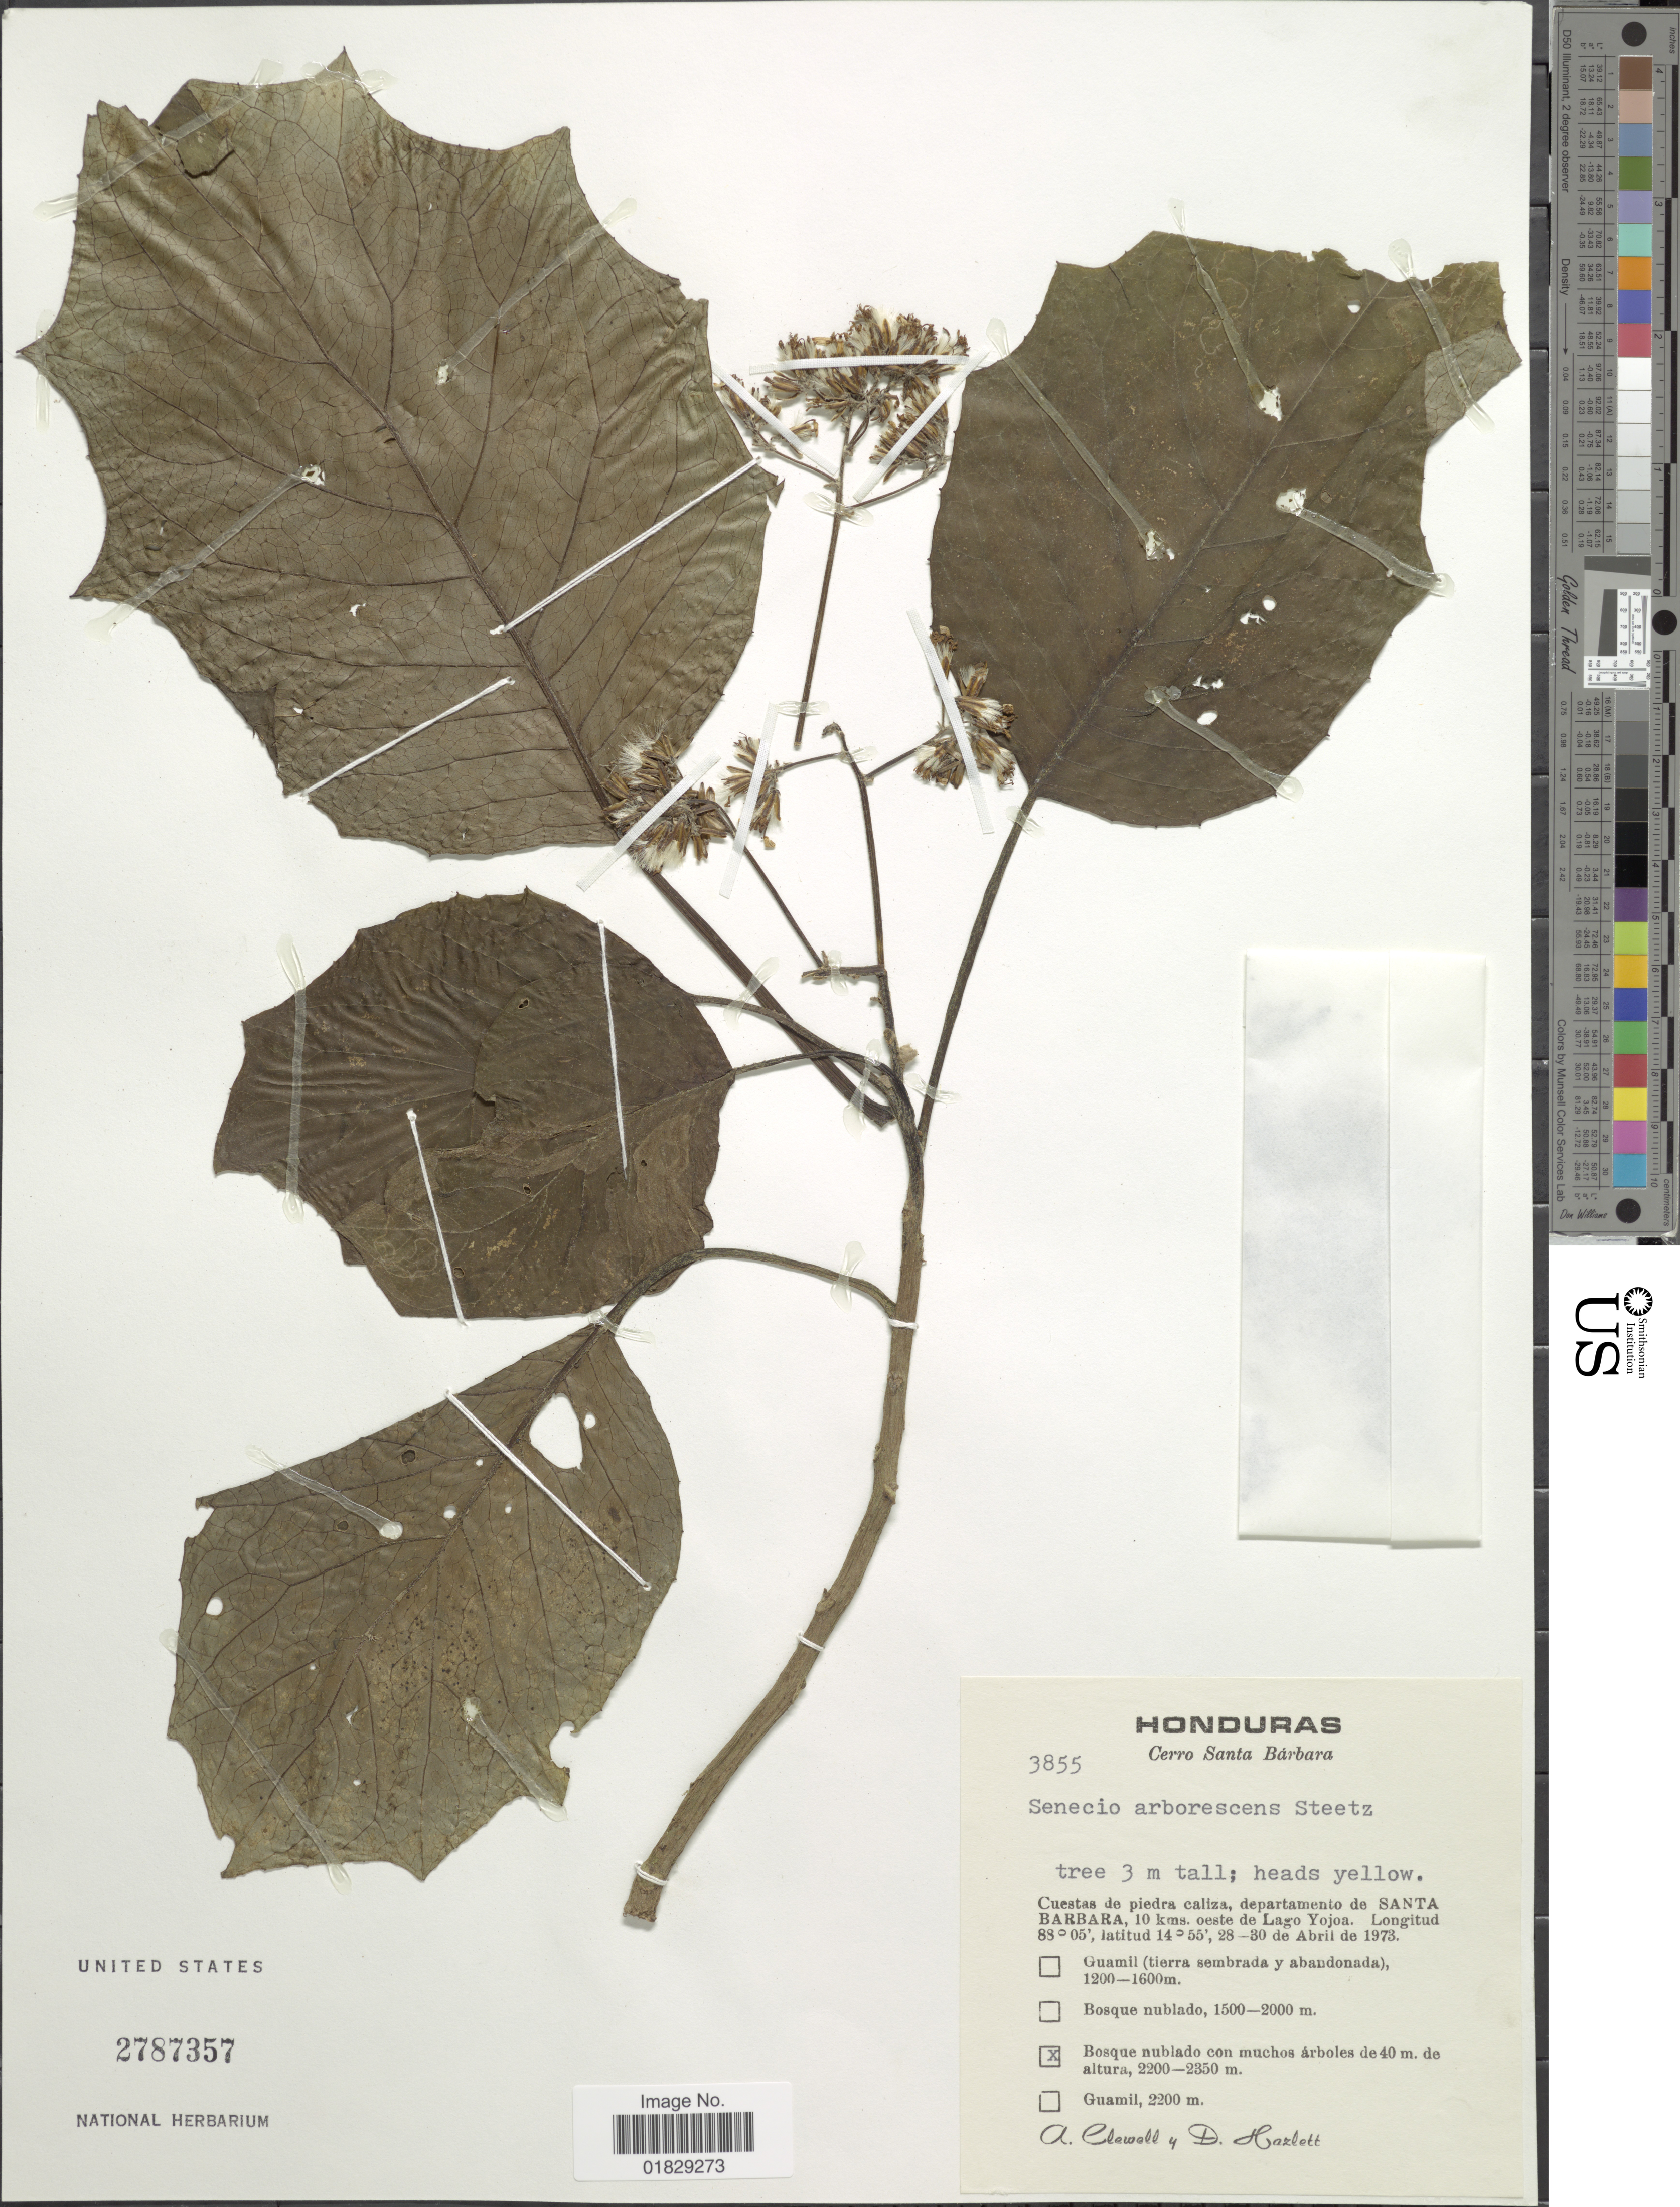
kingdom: Plantae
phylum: Tracheophyta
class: Magnoliopsida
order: Asterales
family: Asteraceae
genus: Roldana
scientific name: Roldana schaffneri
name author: (Sch. Bip. ex Klatt) H. Rob. & Brettell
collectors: A. Clewell & D. Hazlett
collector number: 3855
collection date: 1973-04-28/1973-04-30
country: Honduras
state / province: Santa Bárbara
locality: Cerro Santa Bárbara. Cuestas de piedra caliza, departamento de Santa Barbara, 10 kms. oeste de Lago Yojoa. Bosque nublado con muchos árboles de 40 m. de altura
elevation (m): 2200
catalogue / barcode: US 2787357